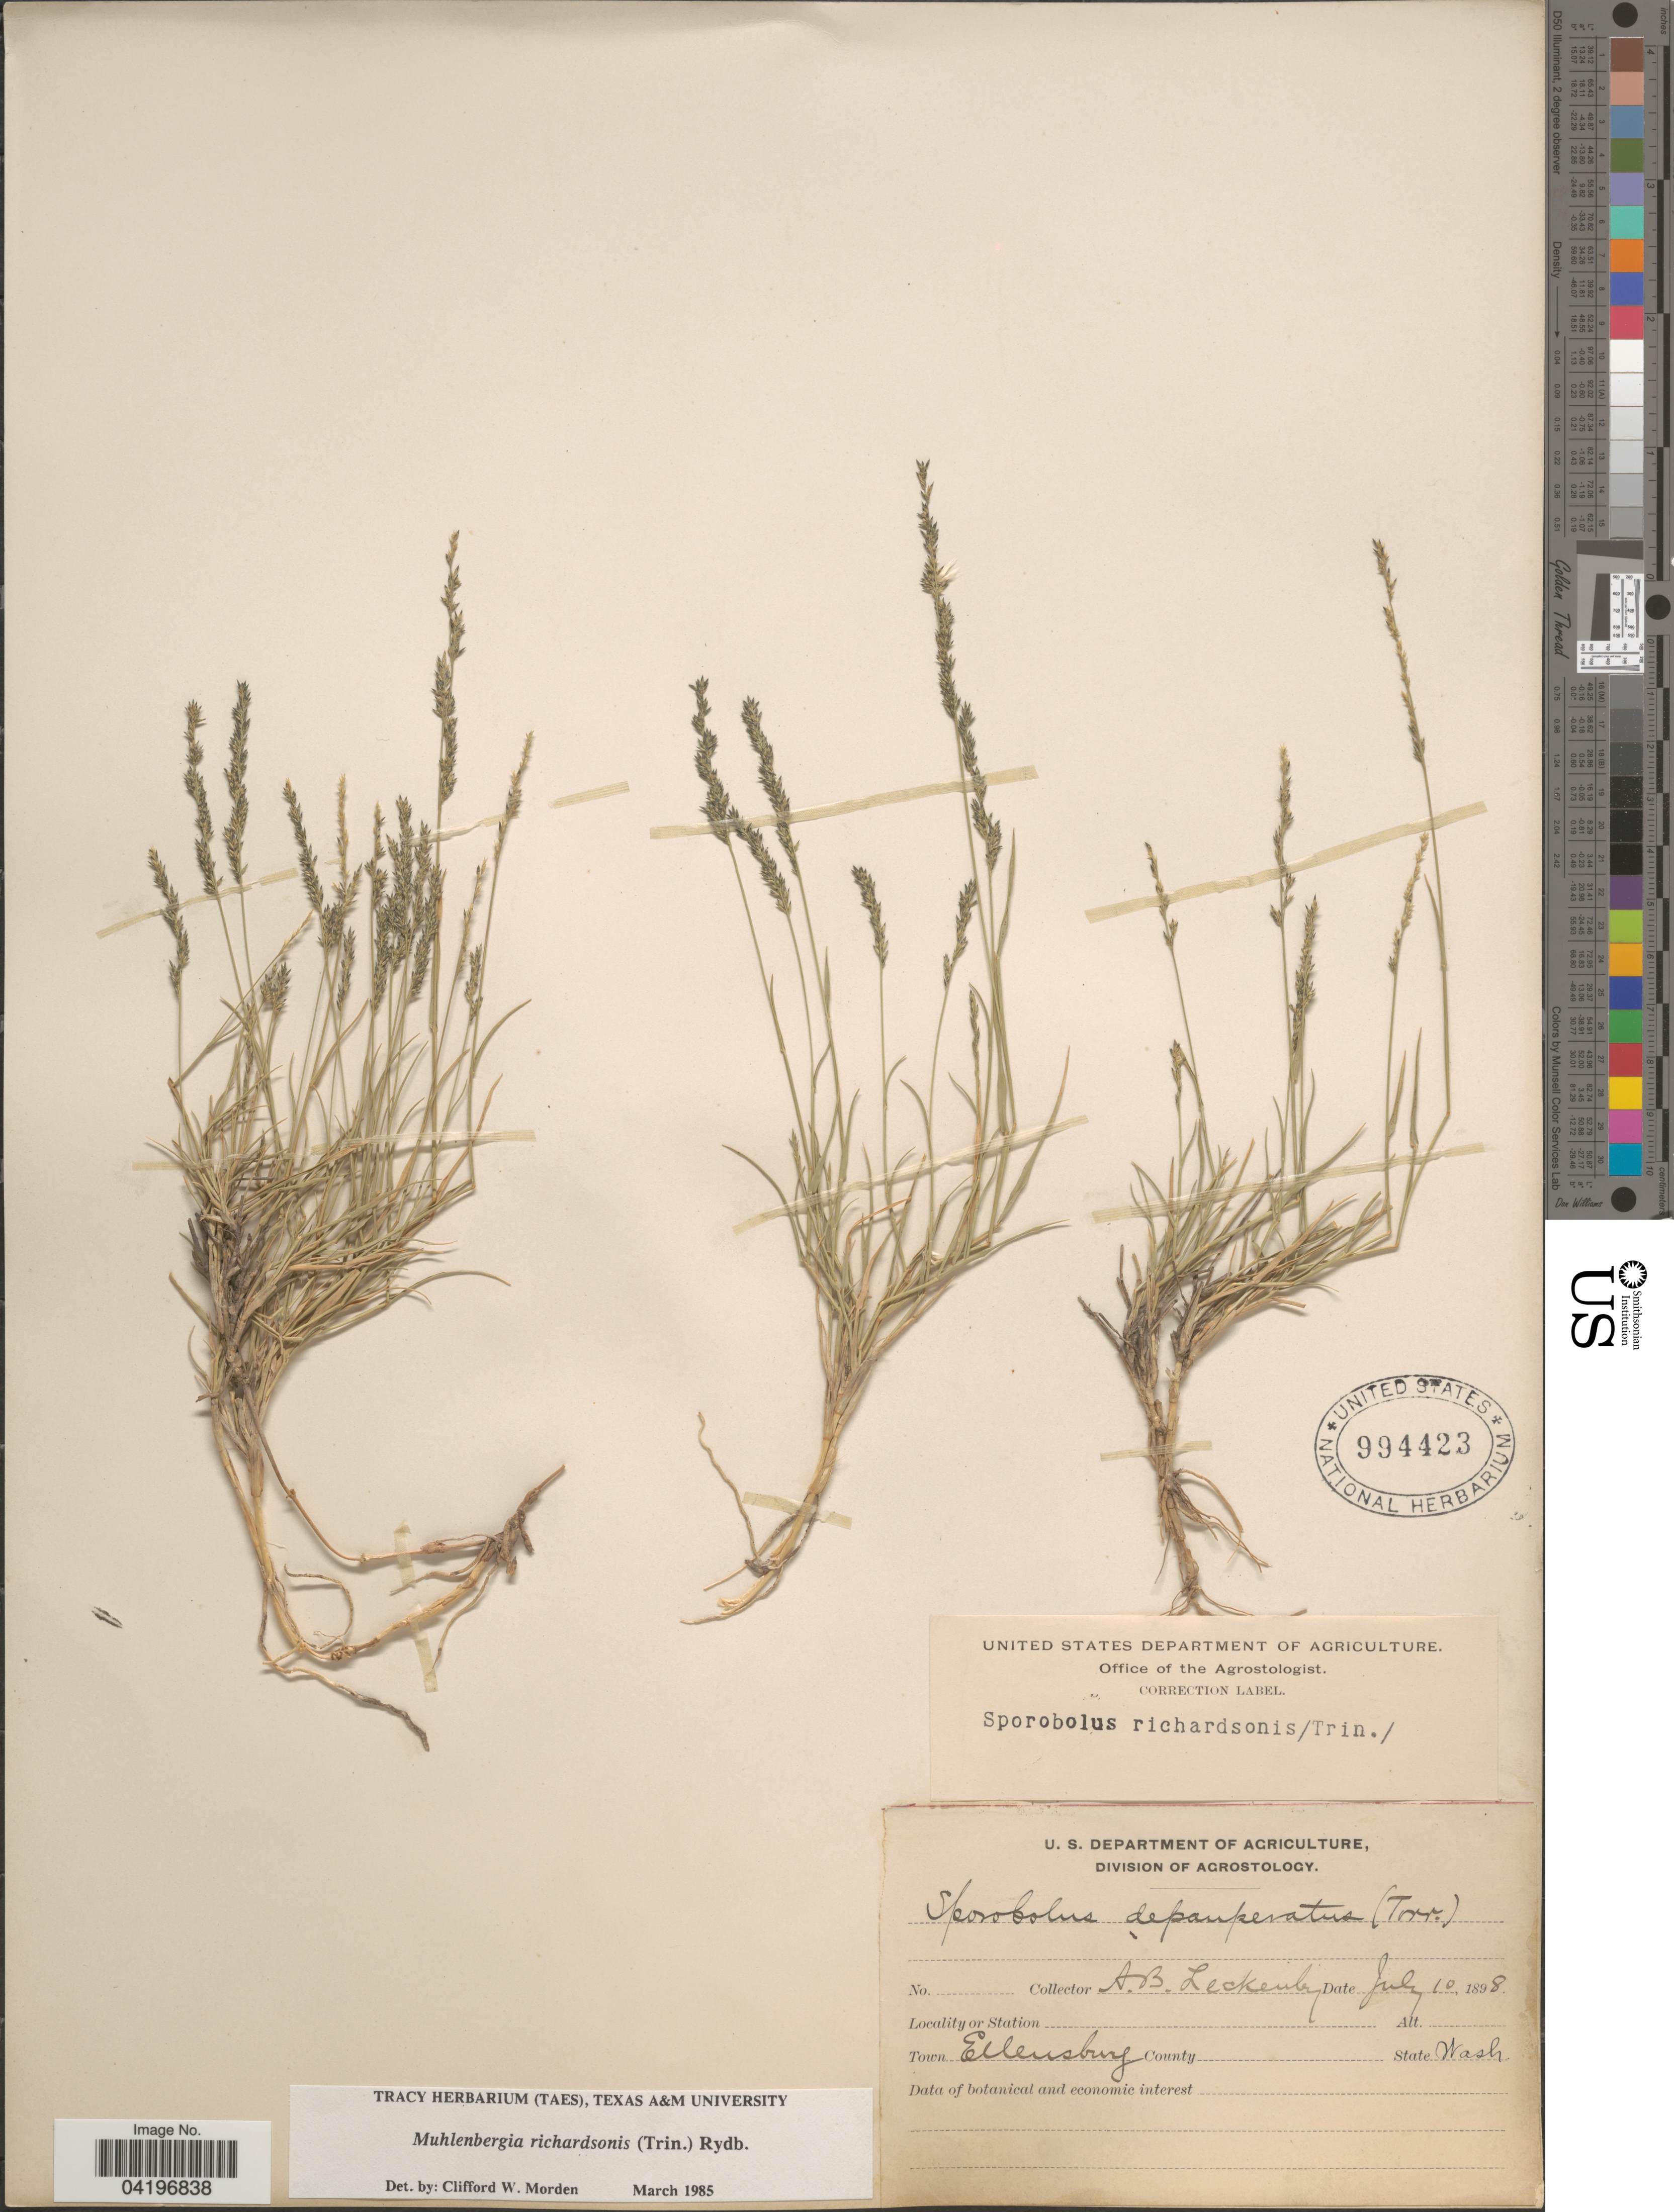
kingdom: Plantae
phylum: Tracheophyta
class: Liliopsida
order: Poales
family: Poaceae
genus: Muhlenbergia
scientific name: Muhlenbergia richardsonis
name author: (Trin.) Rydb.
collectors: A. Leckenby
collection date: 1898-07-10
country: United States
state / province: Washington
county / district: Kittitas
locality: Town Ellensburg.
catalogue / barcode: US 994423